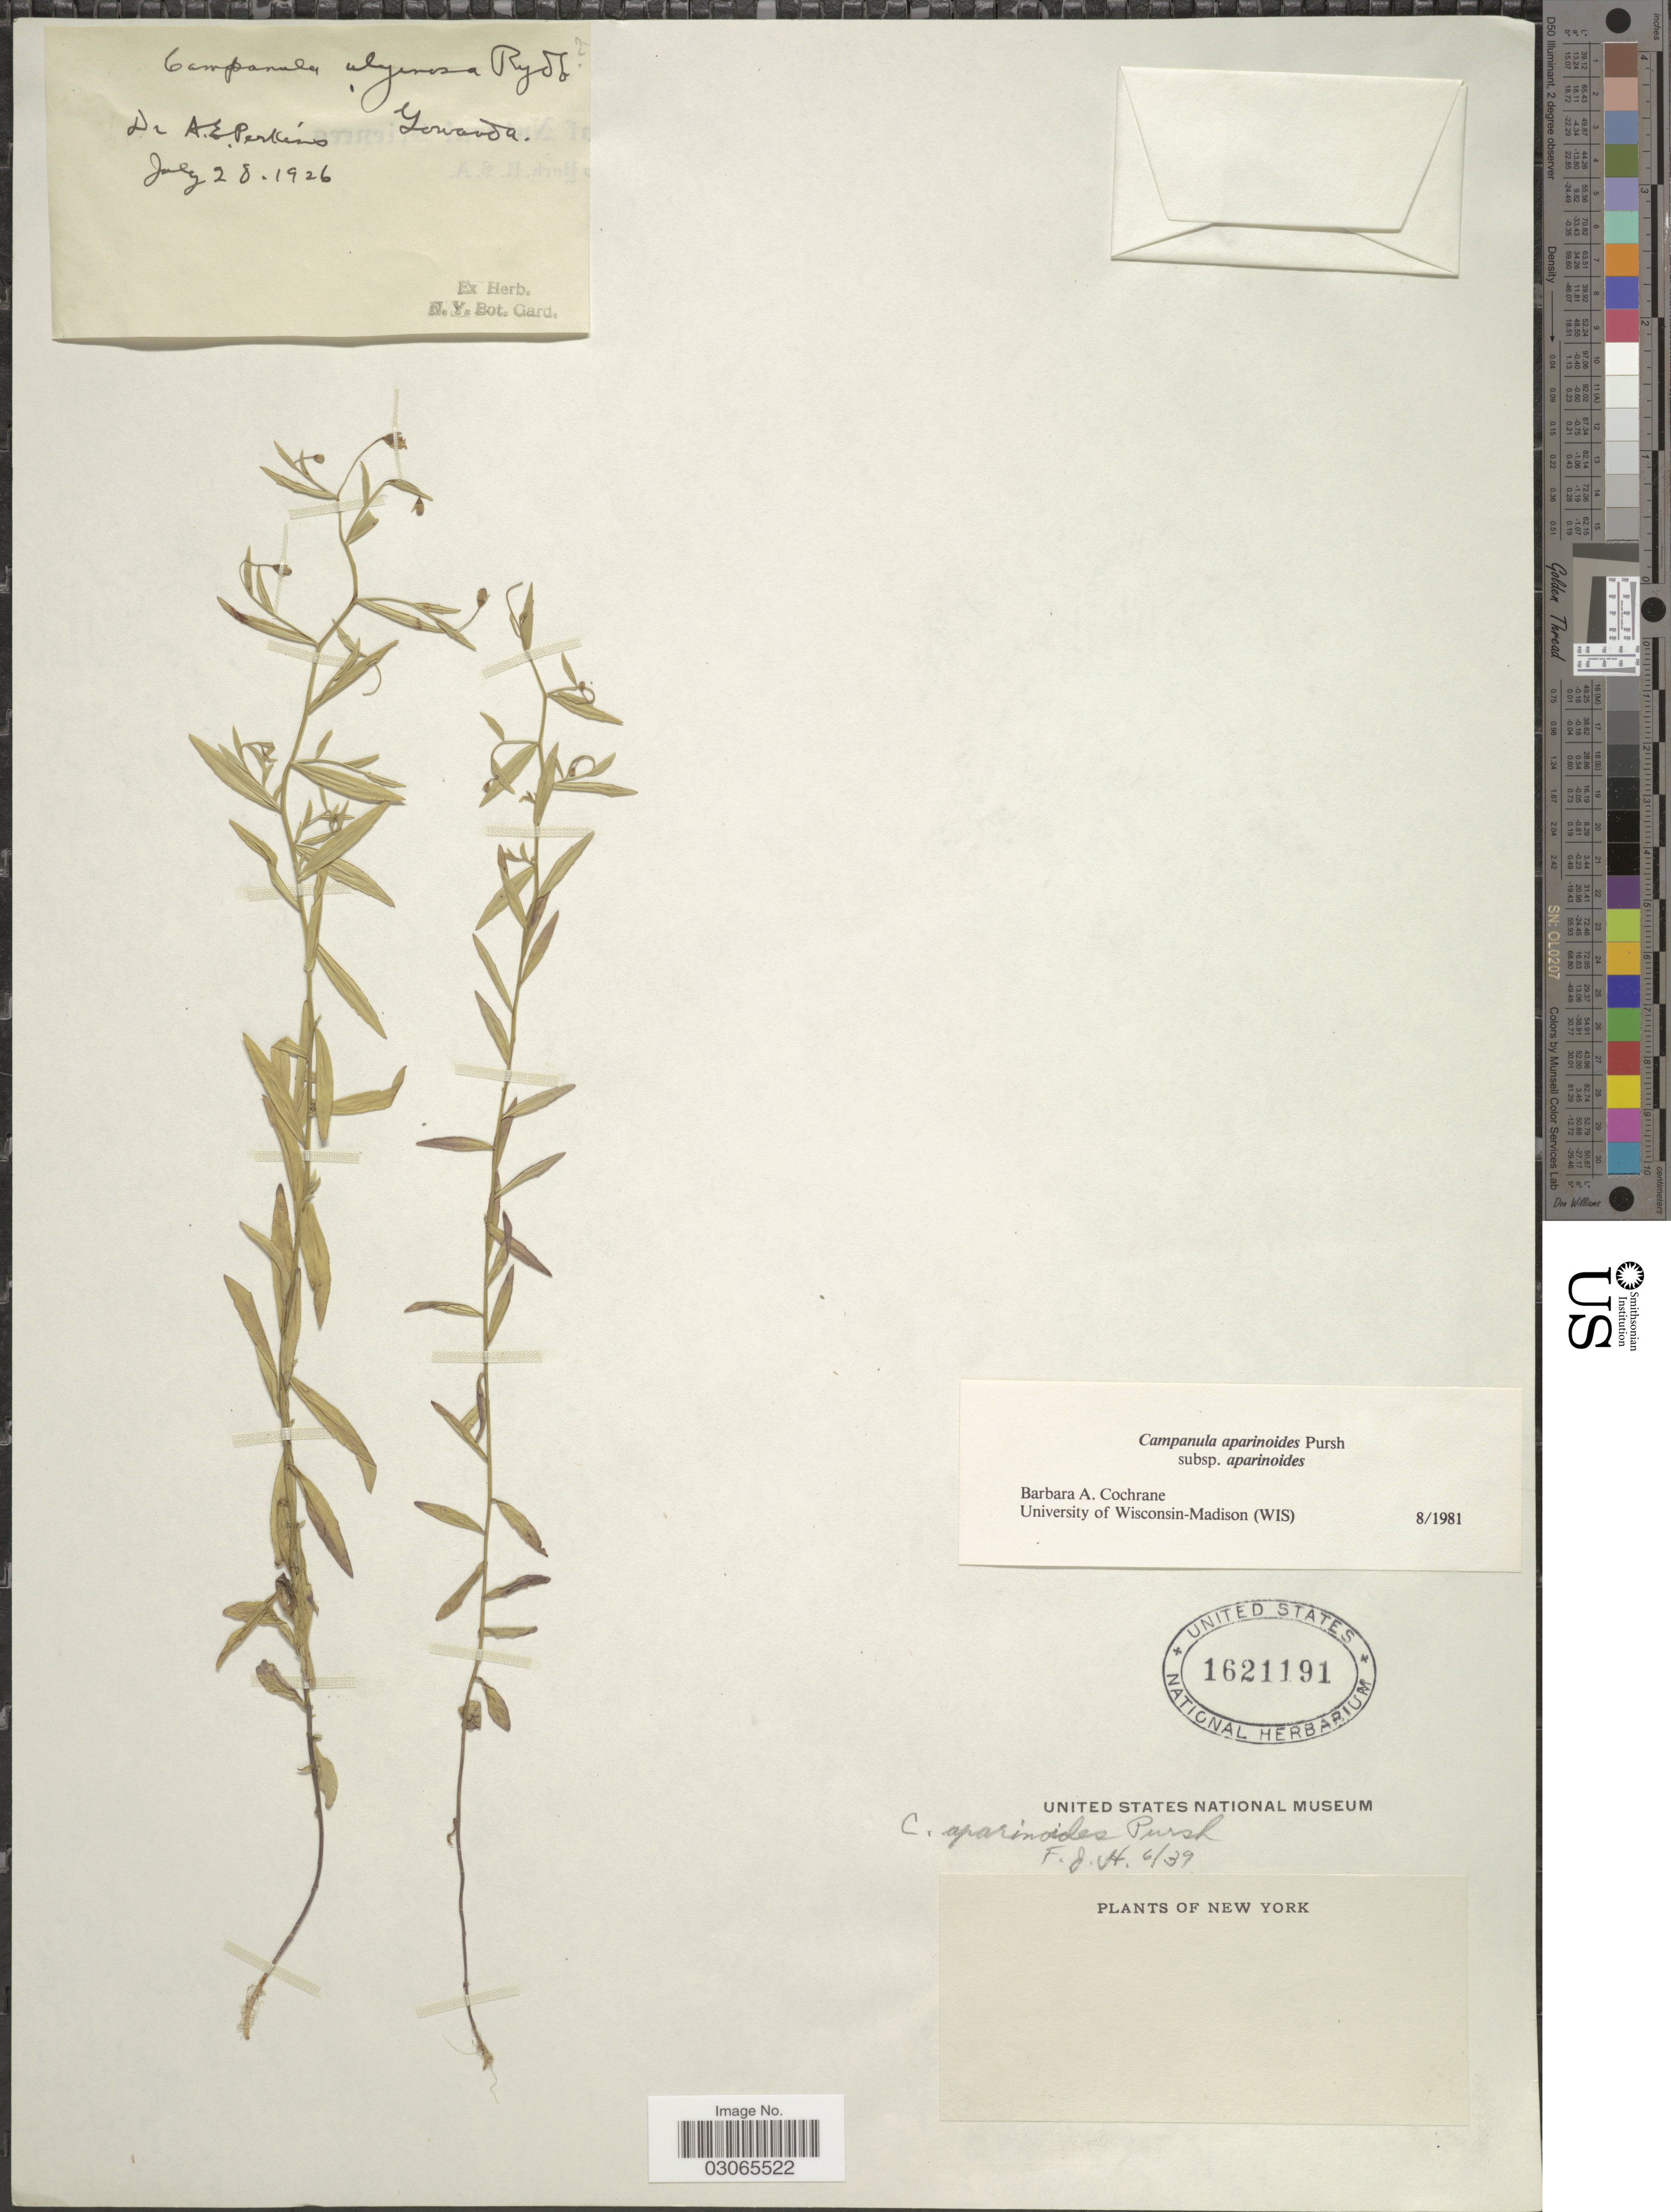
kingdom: Plantae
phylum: Tracheophyta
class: Magnoliopsida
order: Asterales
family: Campanulaceae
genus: Campanula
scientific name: Campanula aparinoides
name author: Pursh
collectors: A. E. Perkins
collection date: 1926-07-28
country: United States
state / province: New York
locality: Yowarda [unsure placement]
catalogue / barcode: US 1621191